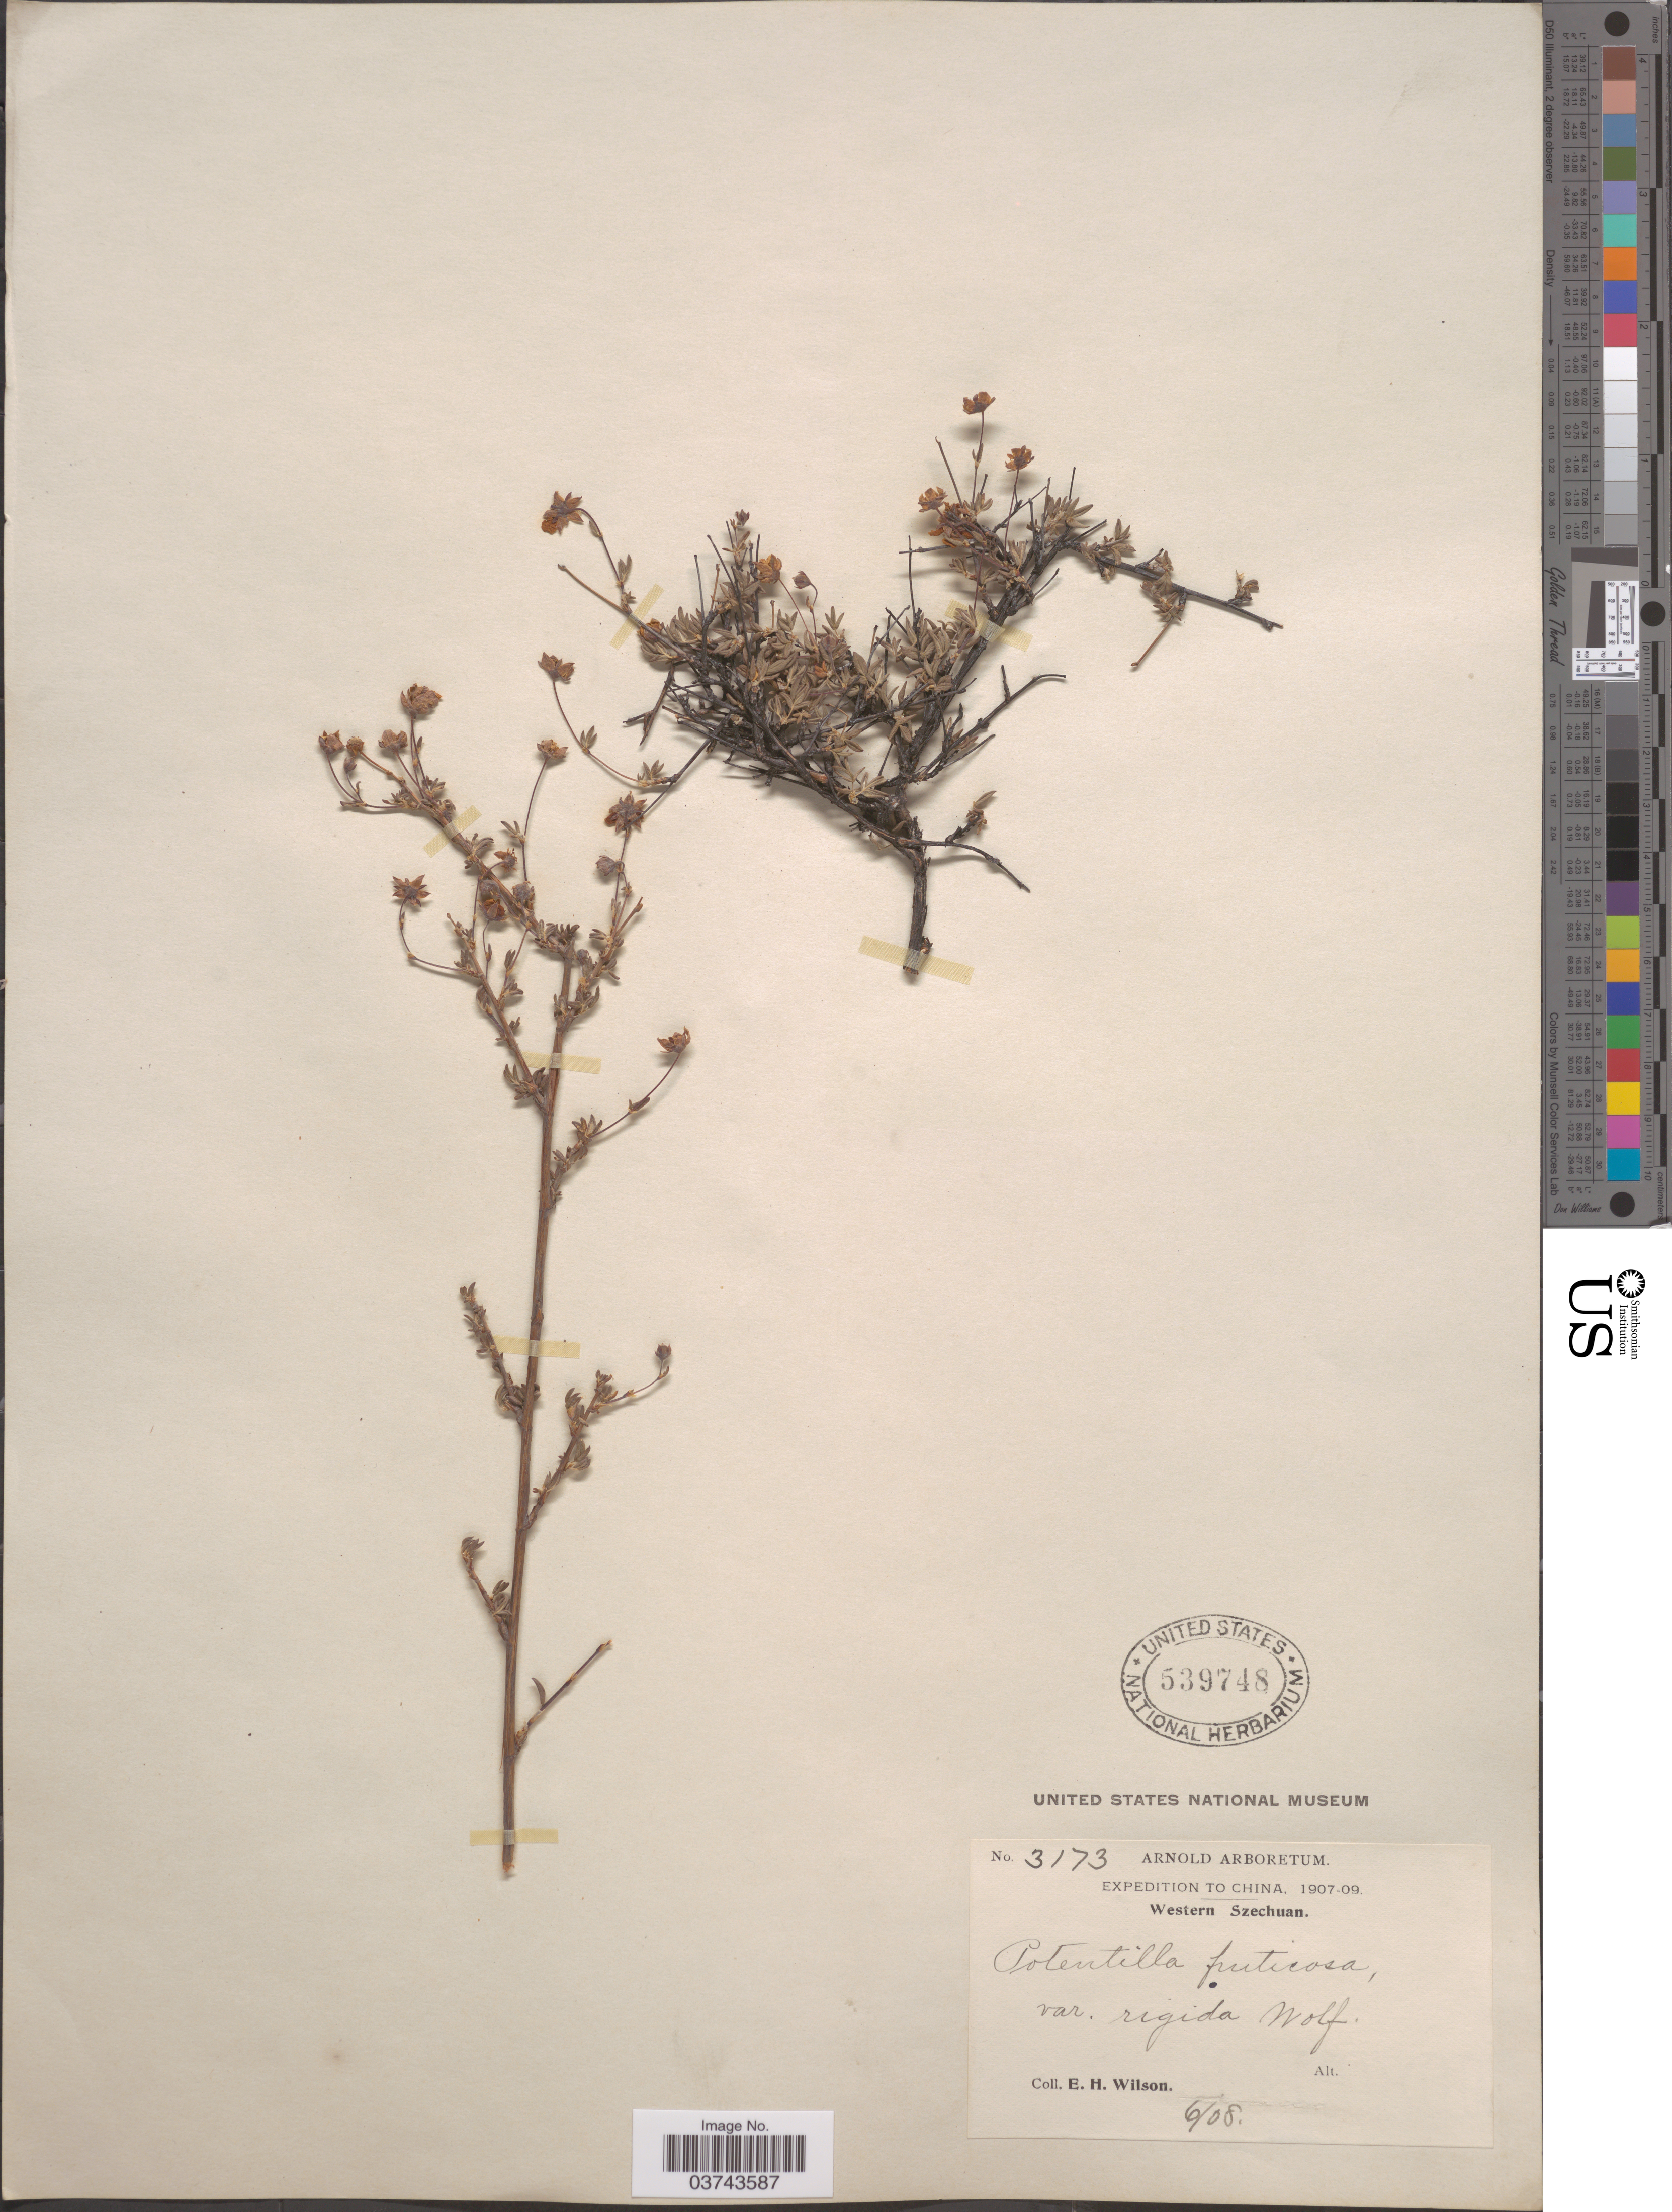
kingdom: Plantae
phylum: Tracheophyta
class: Magnoliopsida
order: Rosales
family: Rosaceae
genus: Dasiphora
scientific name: Dasiphora rigida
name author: (Wall. ex Lehm.) Soják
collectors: E. Wilson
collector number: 3173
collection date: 1908-06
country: China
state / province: Sichuan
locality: Western Szechuan.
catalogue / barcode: US 539748